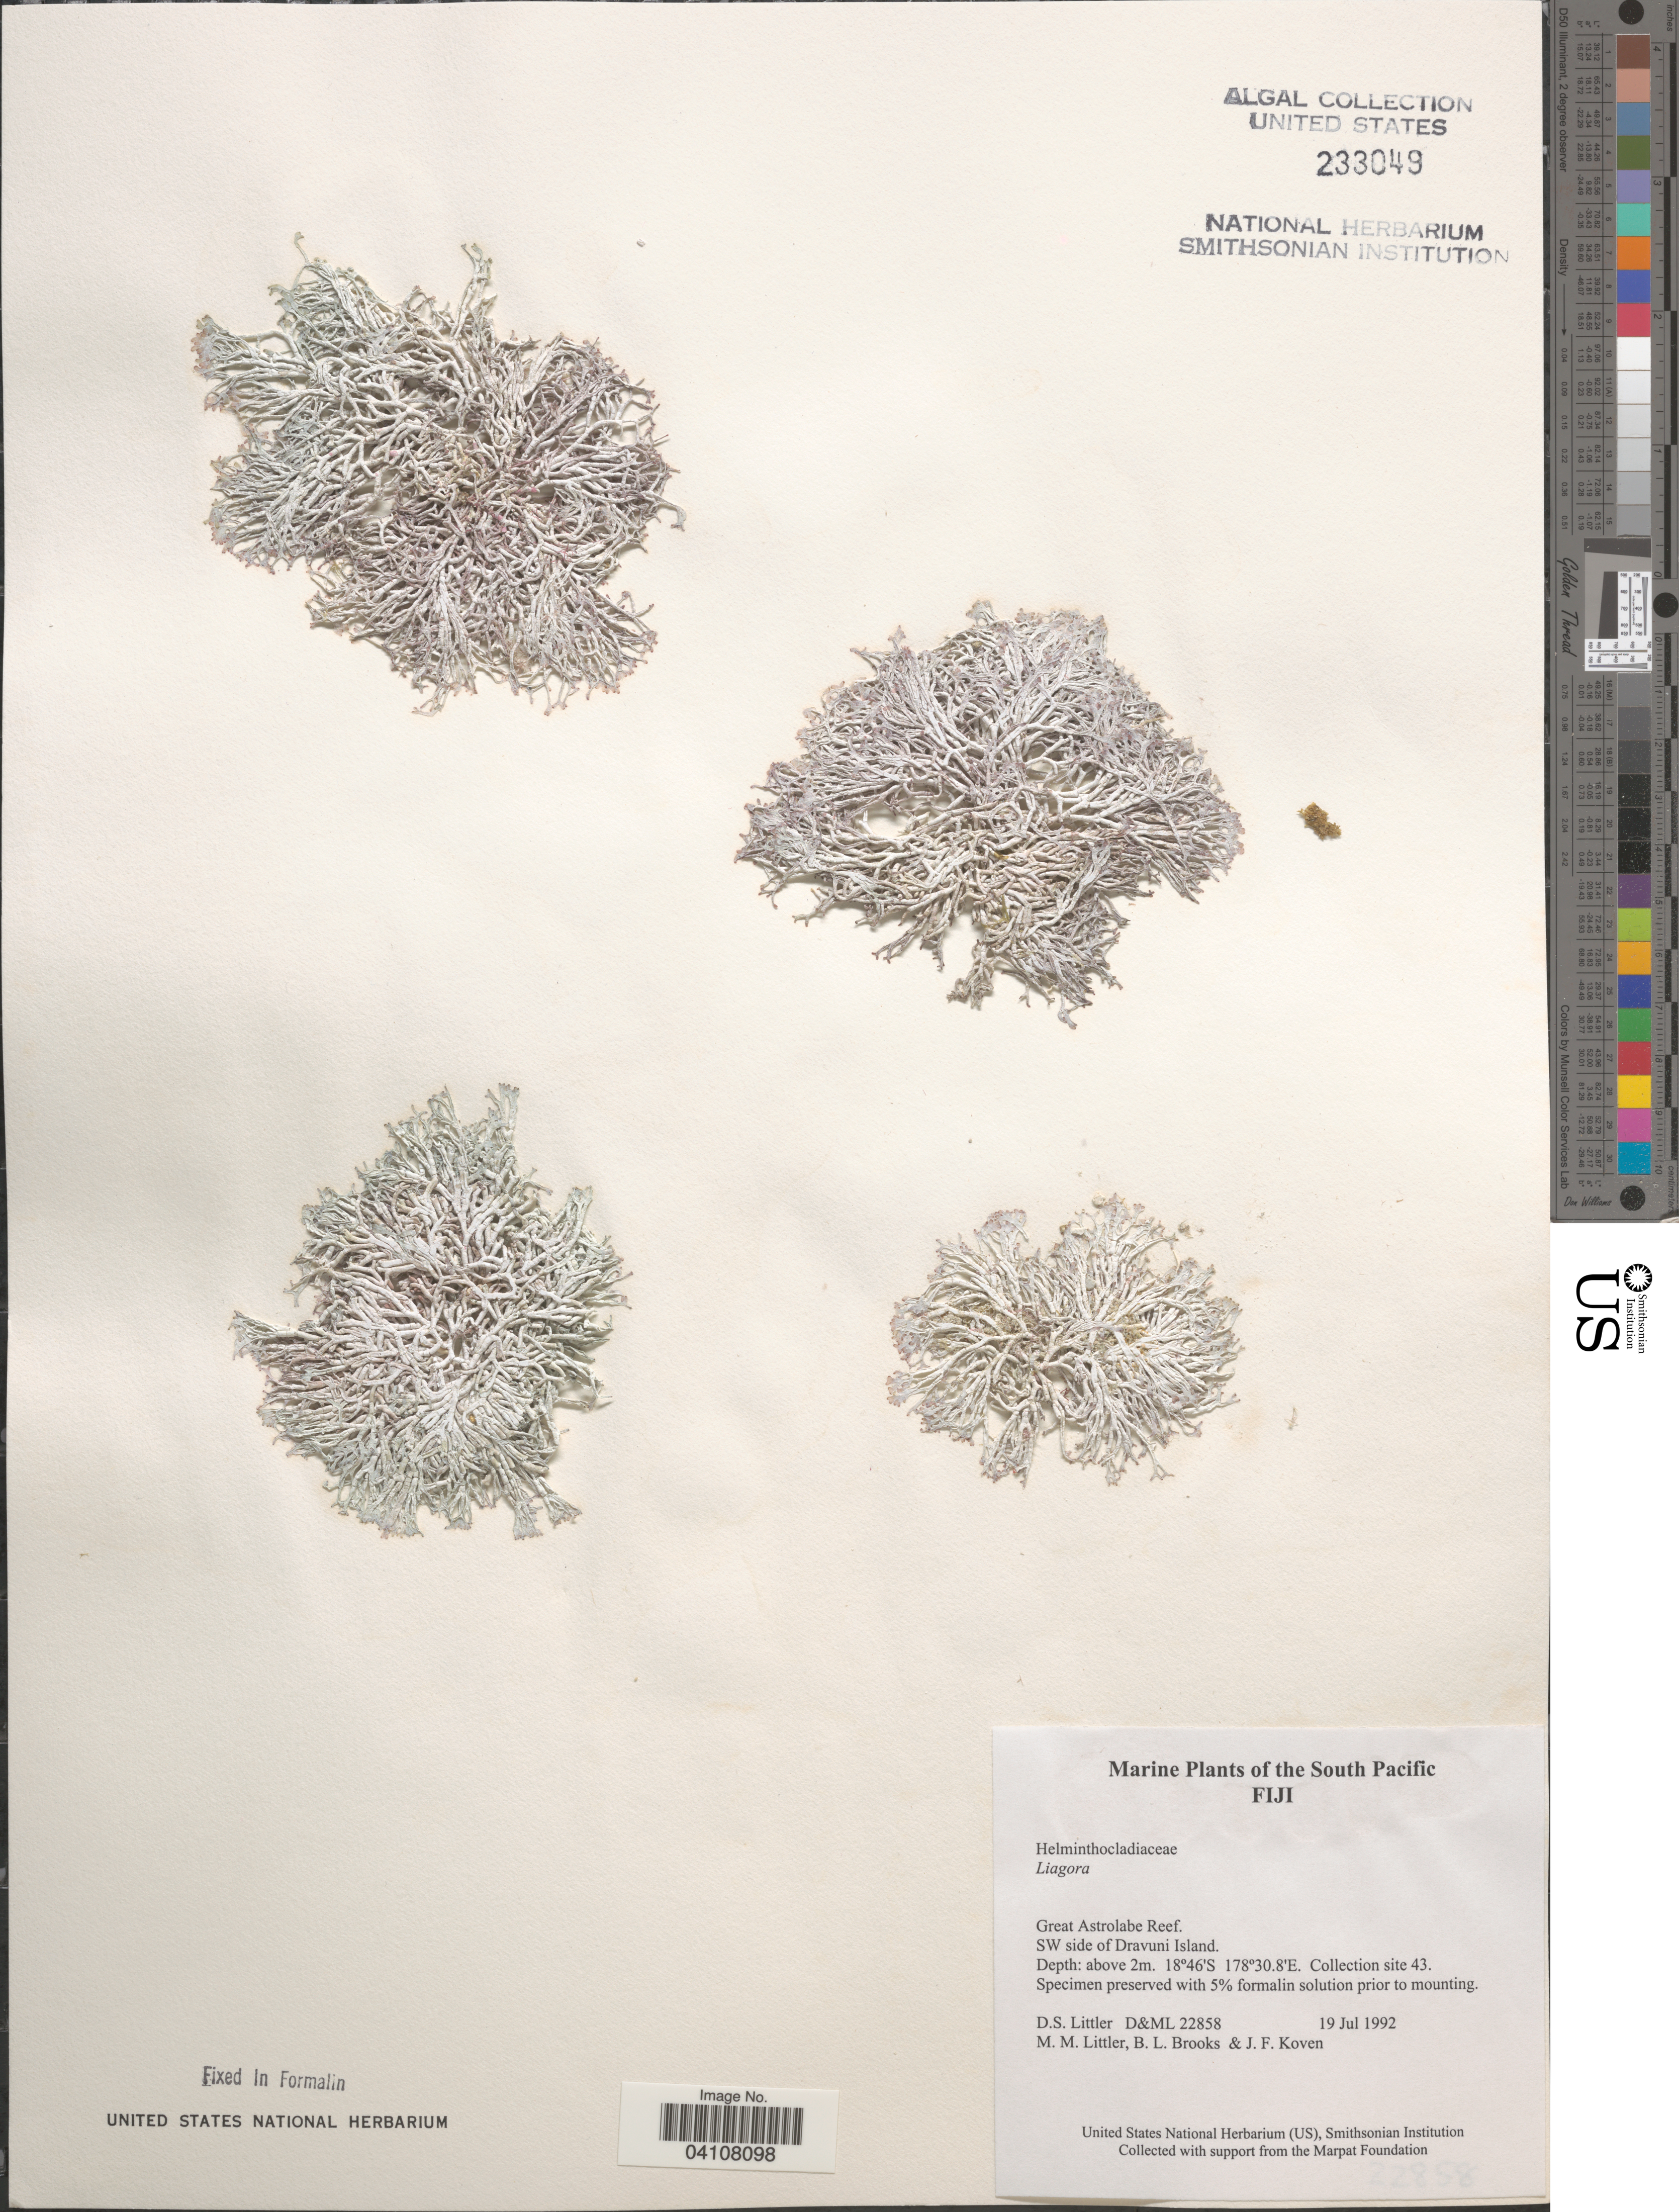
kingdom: Plantae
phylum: Rhodophyta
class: Florideophyceae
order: Nemaliales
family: Liagoraceae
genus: Liagora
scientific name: Liagora sp.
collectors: D. S. Littler, B. Brooks & J. Koven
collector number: D&ML22858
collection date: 1992-07-19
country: Fiji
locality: The South Pacific. Great Astrolabe Reef. SW side of Dravuni Island. Collection site 43.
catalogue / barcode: US 233049